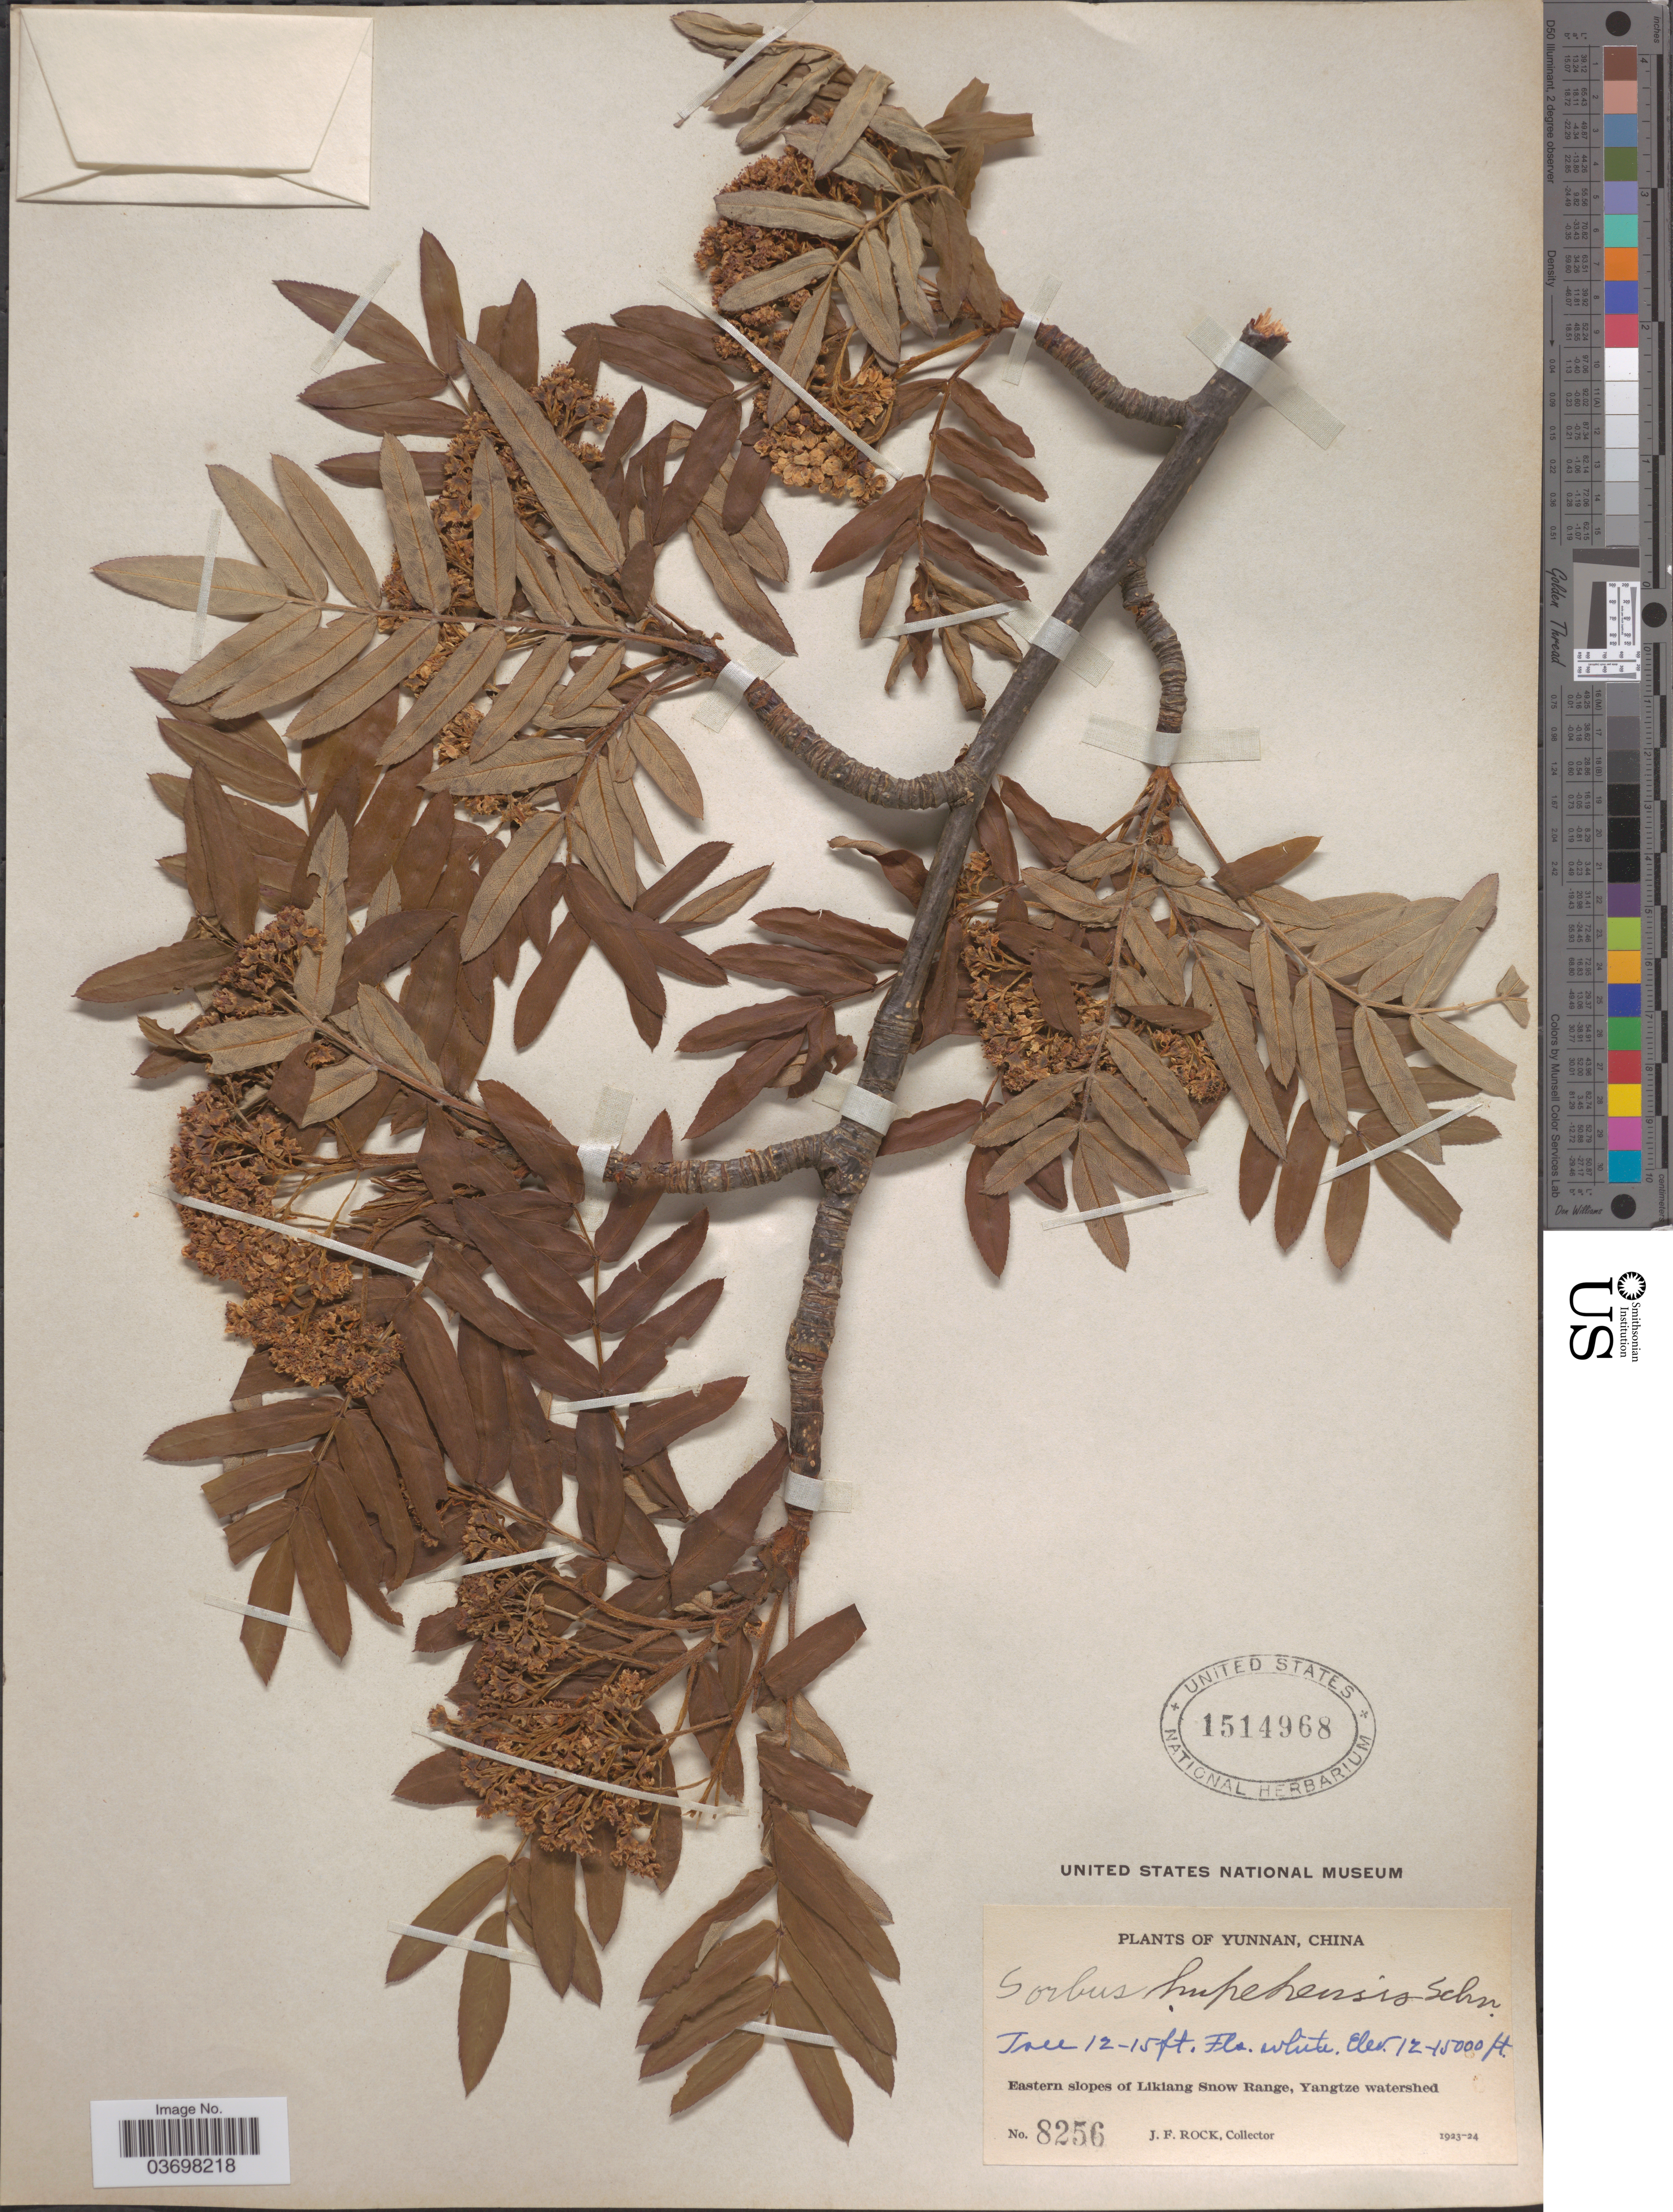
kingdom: Plantae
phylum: Tracheophyta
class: Magnoliopsida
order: Rosales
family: Rosaceae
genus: Sorbus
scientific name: Sorbus discolor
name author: hort.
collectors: J. Rock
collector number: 8256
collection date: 1923/1924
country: China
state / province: Yunnan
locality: Eastern slopes of Likiang Snow Range, Yangtze watershed.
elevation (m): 3658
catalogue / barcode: US 1514968